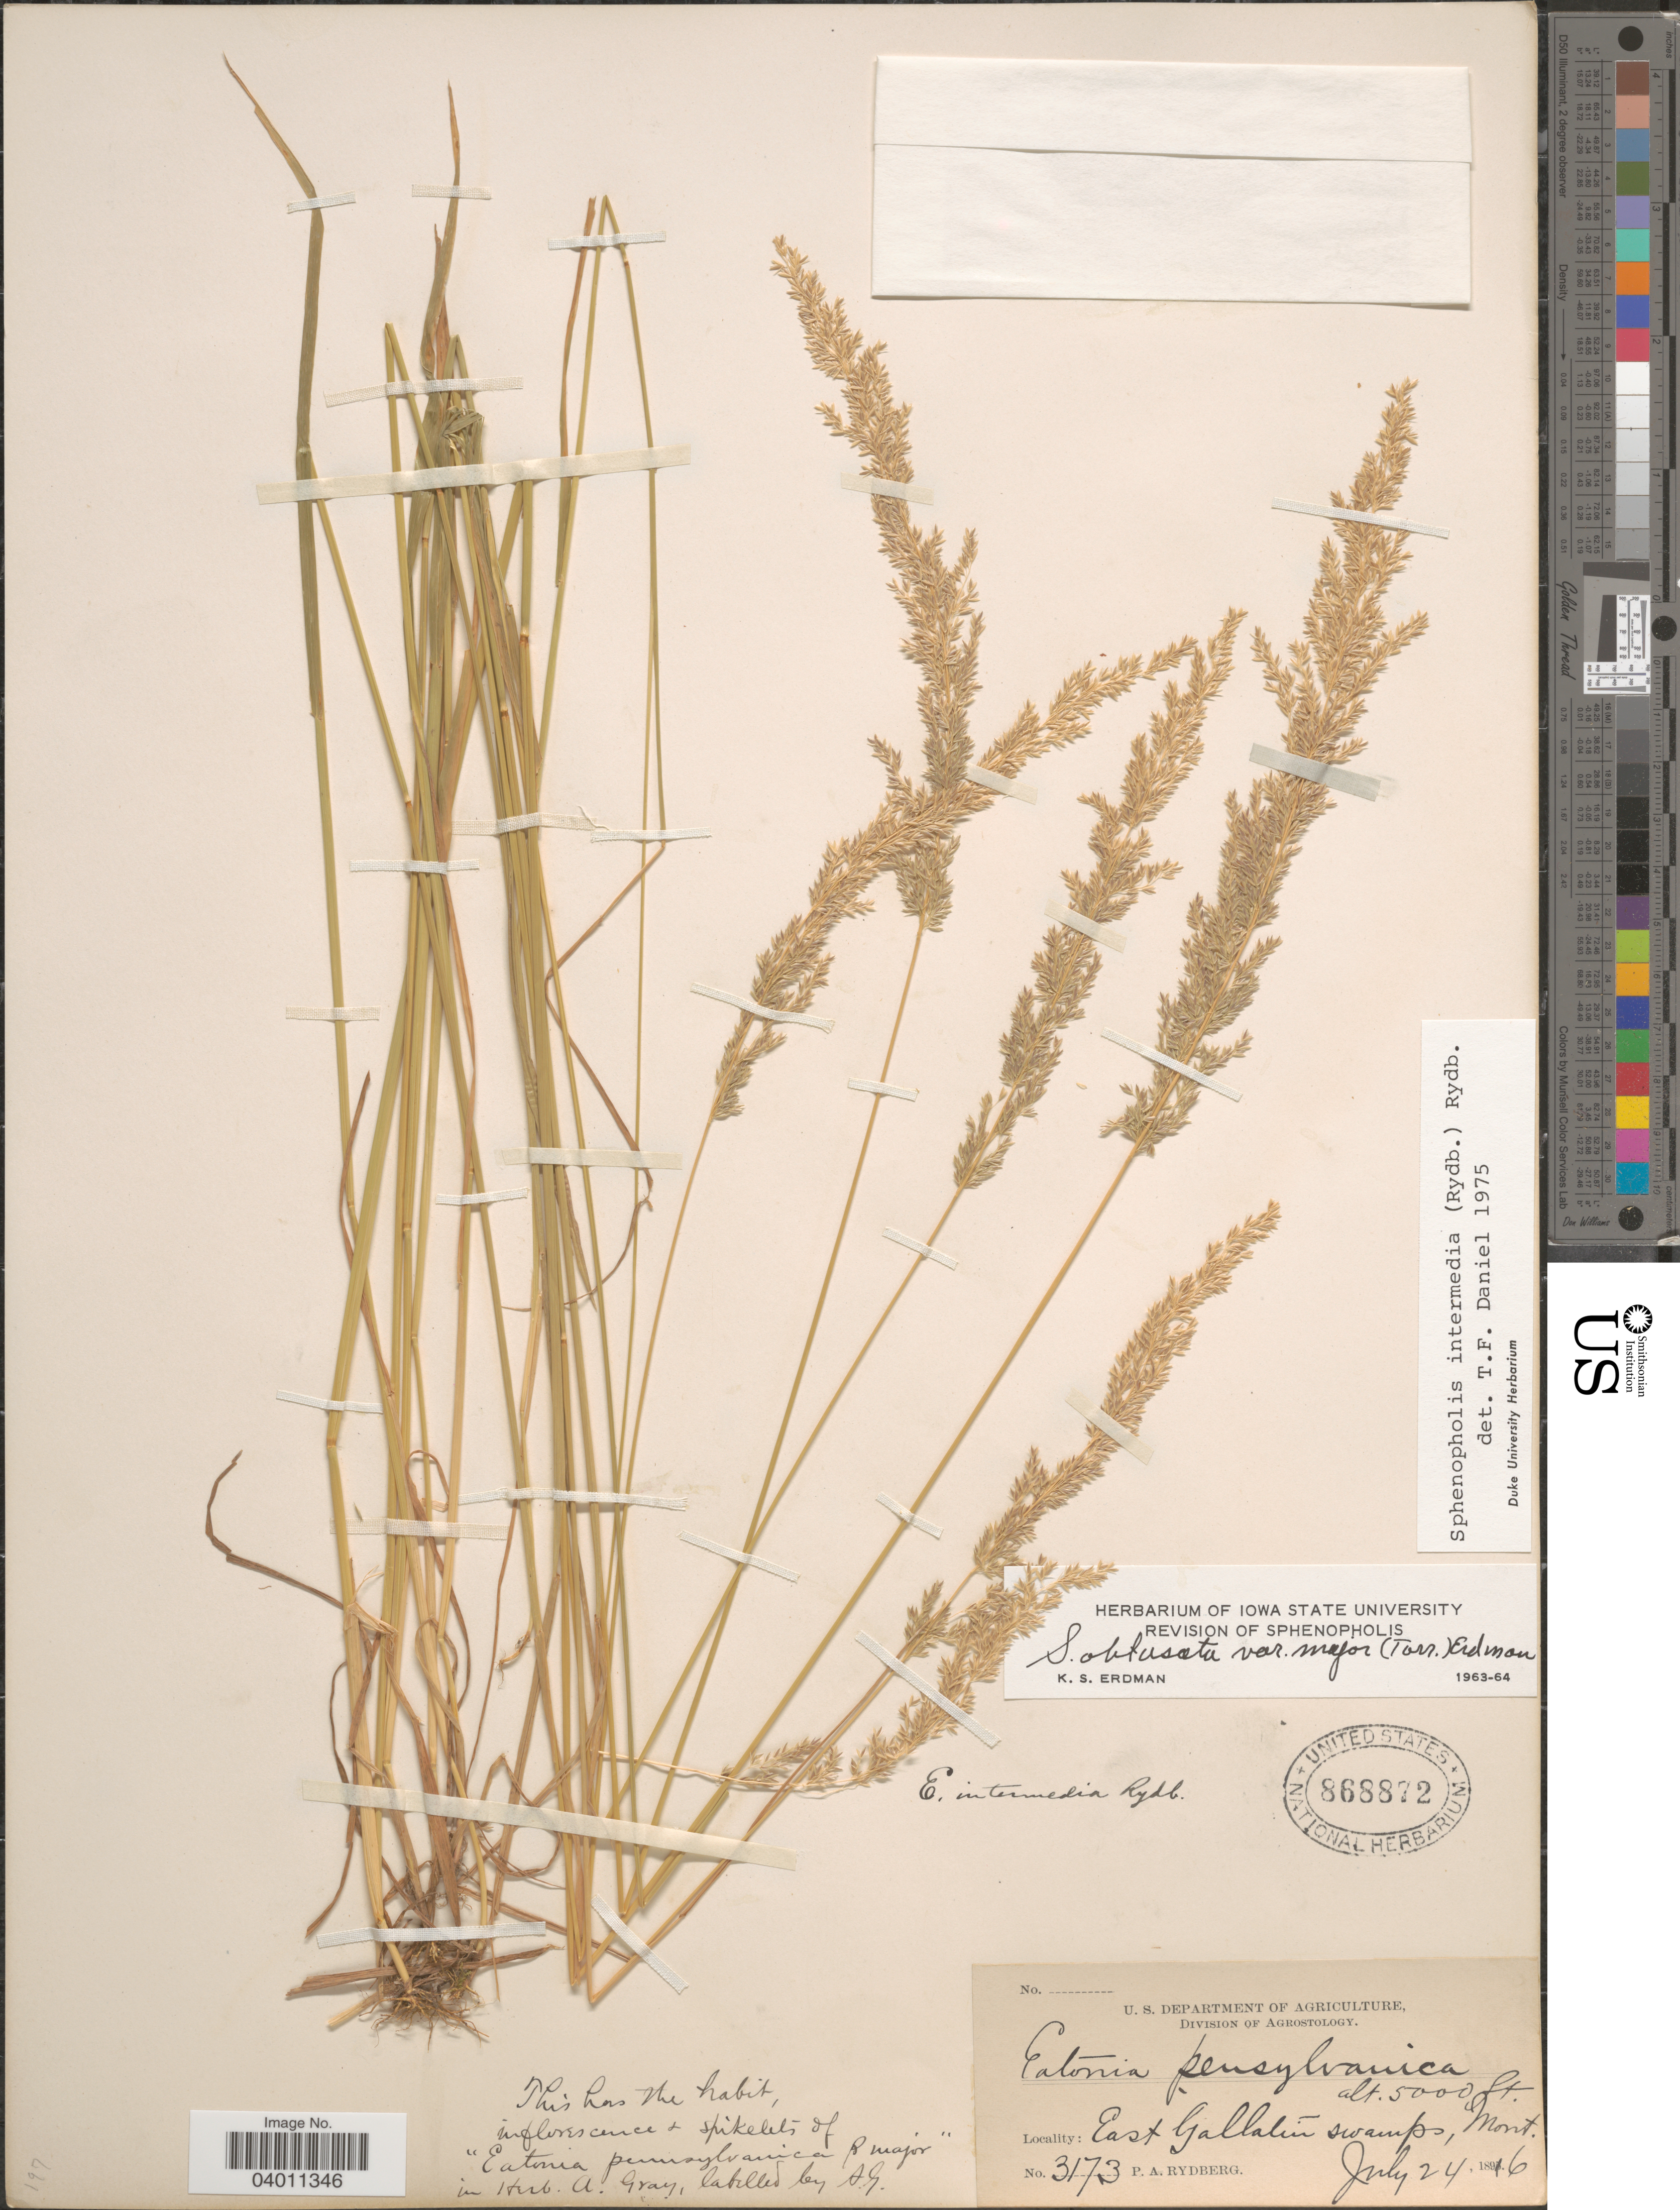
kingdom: Plantae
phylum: Tracheophyta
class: Liliopsida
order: Poales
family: Poaceae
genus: Sphenopholis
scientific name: Sphenopholis intermedia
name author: (Rydb.) Rydb.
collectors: P. A. Rydberg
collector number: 3173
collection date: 1816-07-24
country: United States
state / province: Montana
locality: East Gallatín swamps.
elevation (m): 1524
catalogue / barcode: US 868872